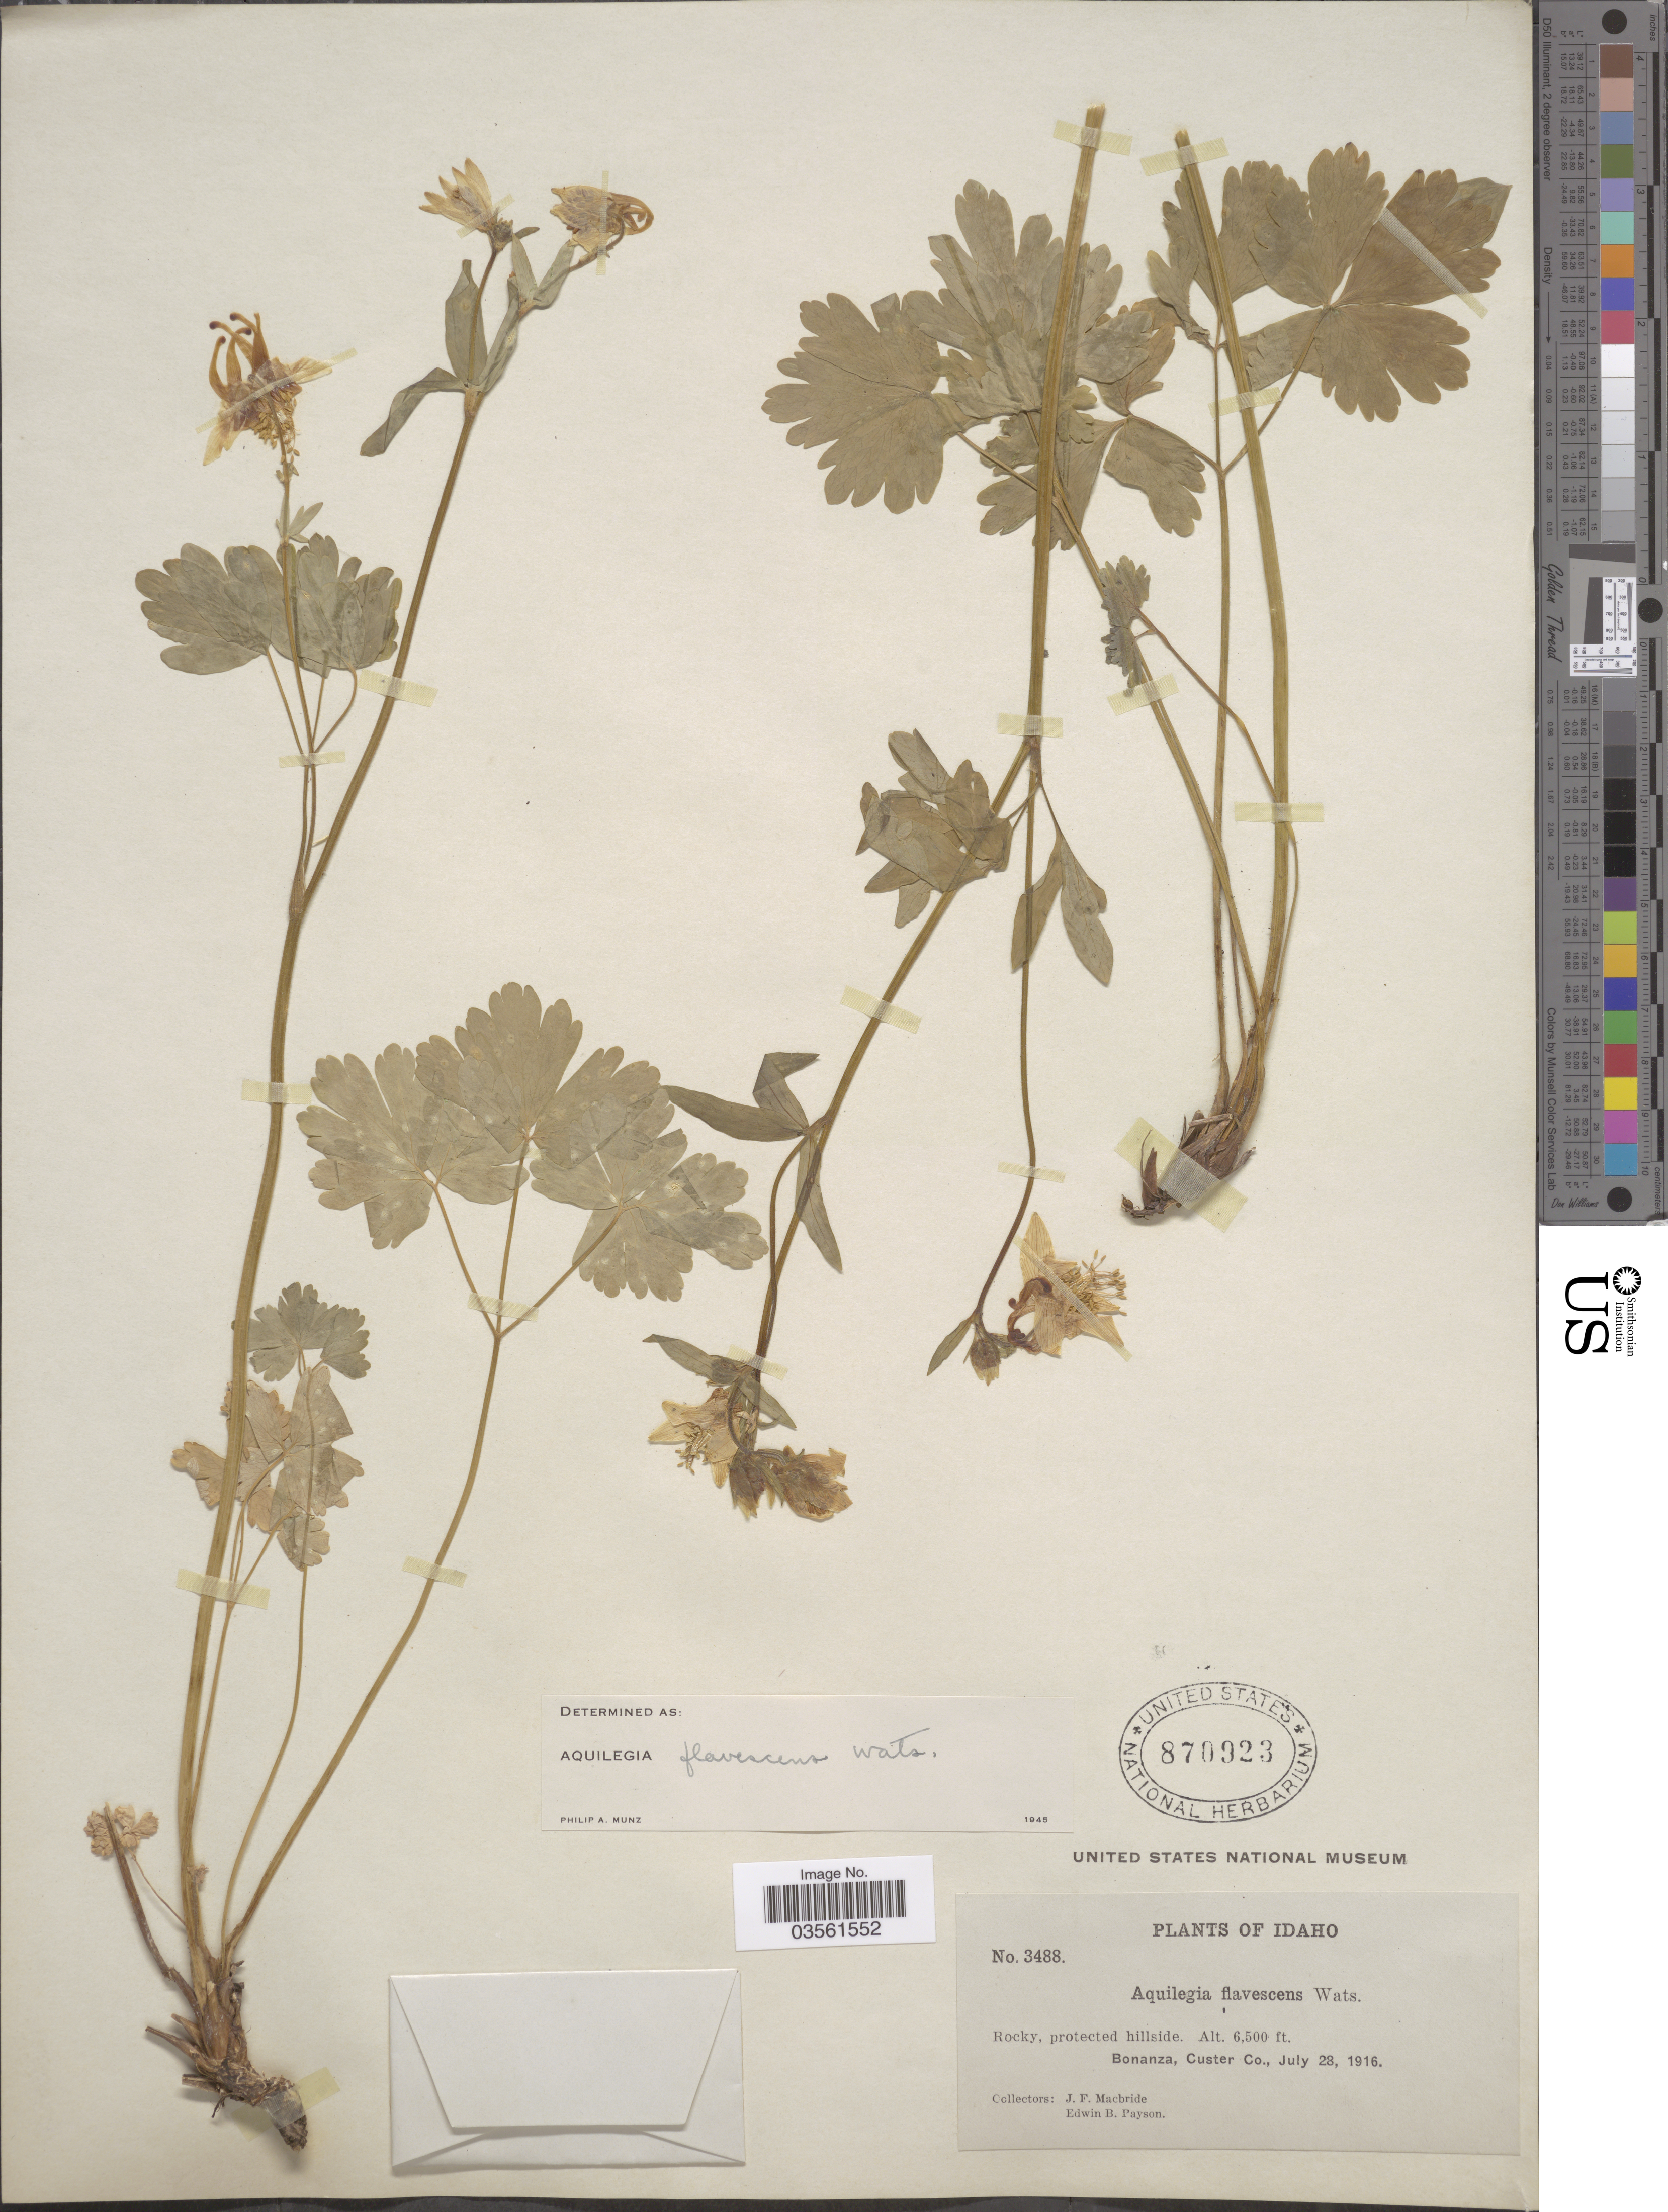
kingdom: Plantae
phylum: Tracheophyta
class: Magnoliopsida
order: Ranunculales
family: Ranunculaceae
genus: Aquilegia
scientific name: Aquilegia flavescens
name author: S. Watson in C. King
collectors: J. F. Macbride & E. B. Payson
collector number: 3488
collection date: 1916-07-28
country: United States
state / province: Idaho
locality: Rocky, protected hillside. Bonanza, Custer Co.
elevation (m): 1981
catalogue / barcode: US 870923